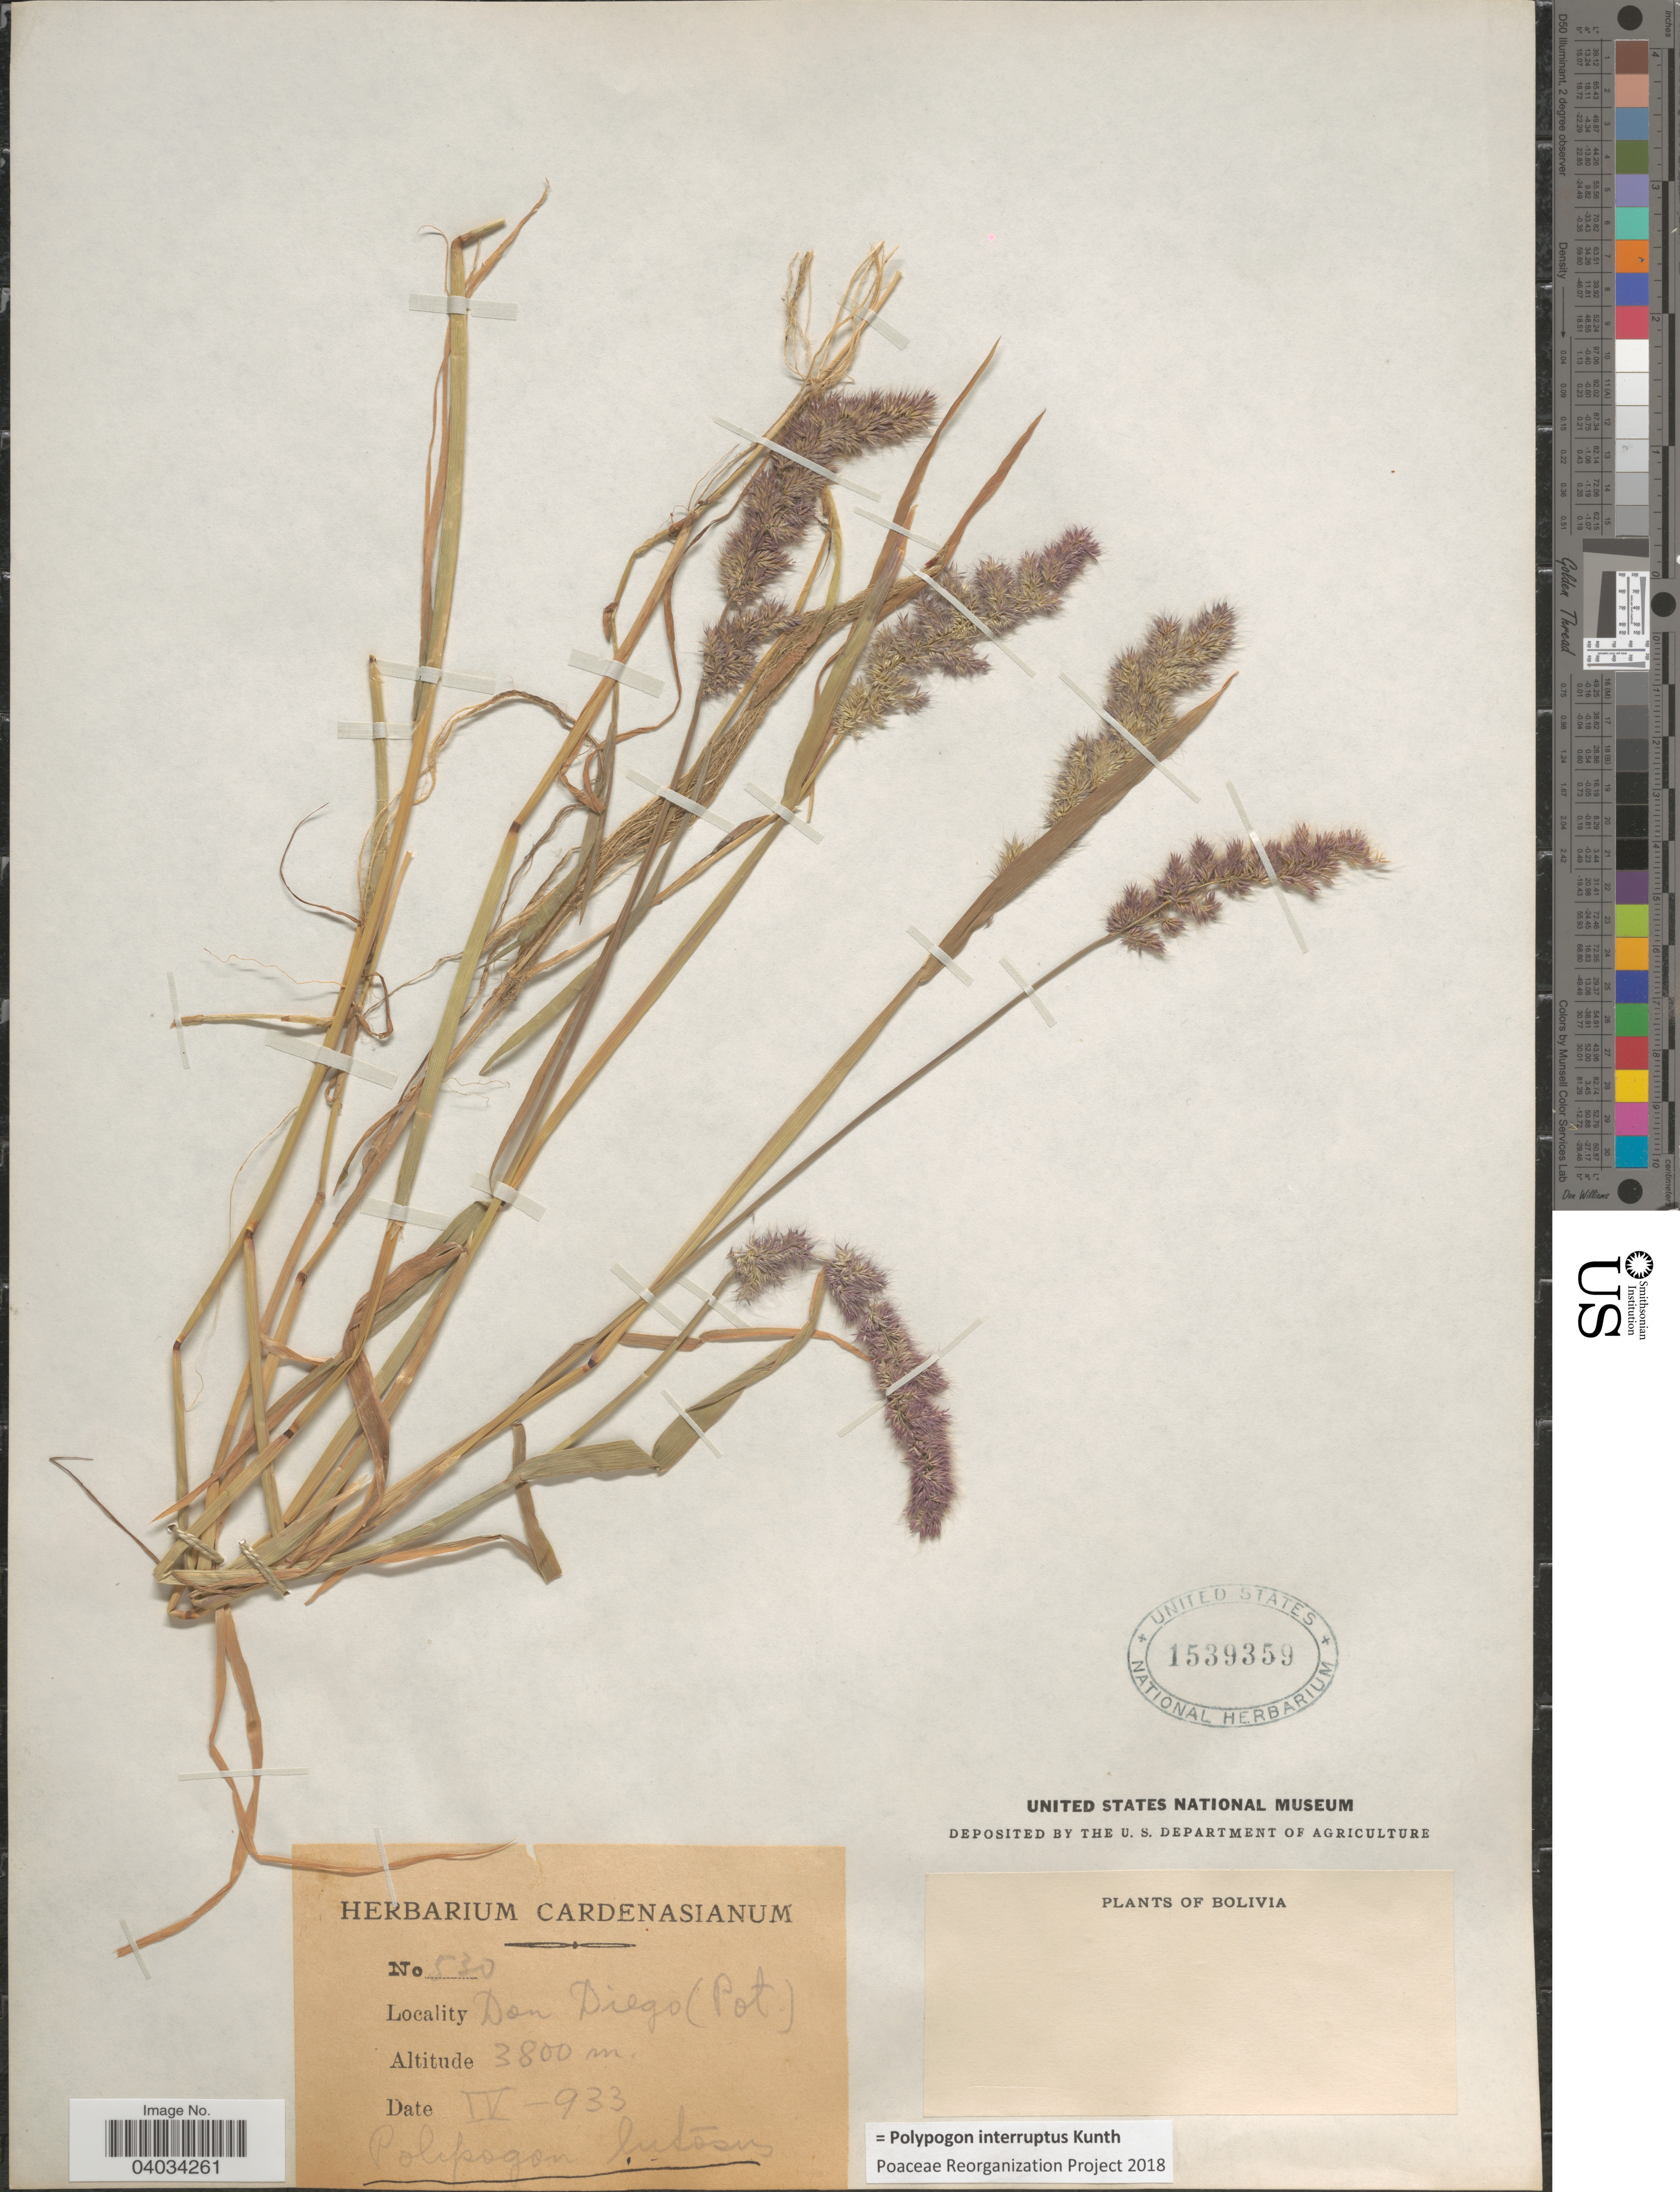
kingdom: Plantae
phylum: Tracheophyta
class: Liliopsida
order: Poales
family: Poaceae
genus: Polypogon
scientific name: Polypogon interruptus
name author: Kunth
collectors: ex herb. Cardenasianum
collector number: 530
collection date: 1933-04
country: Bolivia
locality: Don Diego (Pot).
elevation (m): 3800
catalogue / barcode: US 1539359